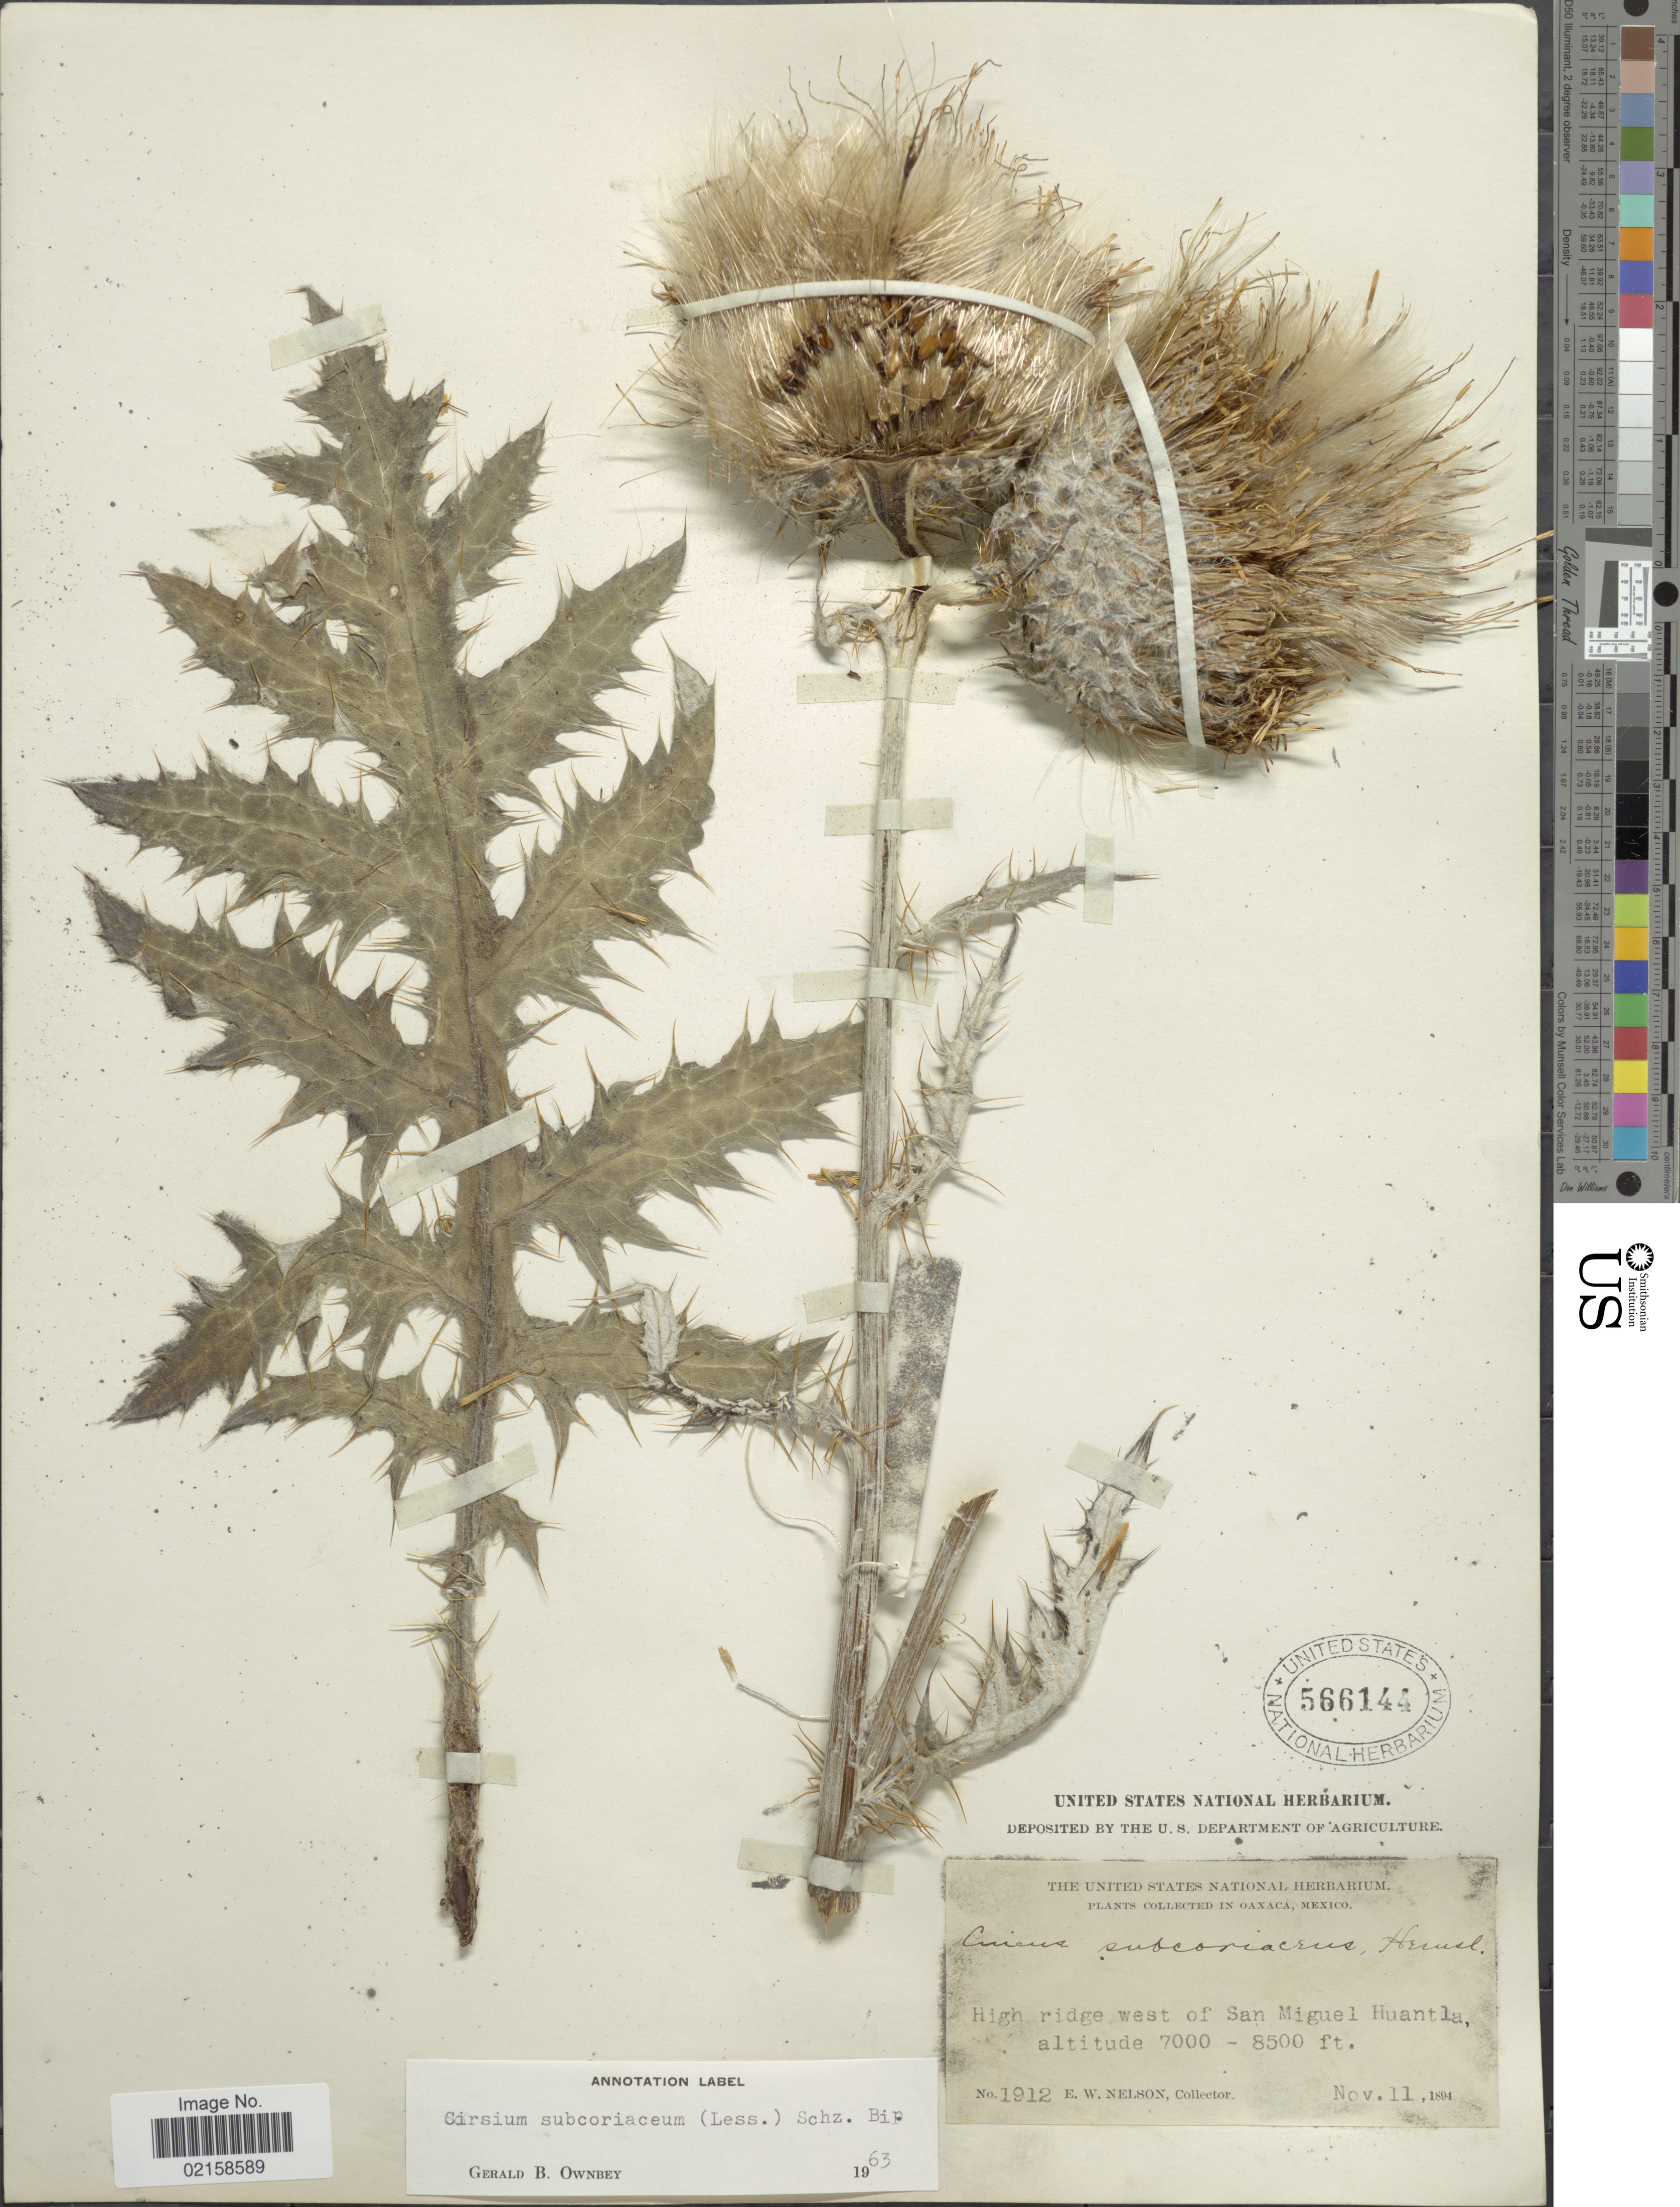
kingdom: Plantae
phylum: Tracheophyta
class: Magnoliopsida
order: Asterales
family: Asteraceae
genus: Cirsium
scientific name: Cirsium subcoriaceum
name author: (Less.) Sch. Bip.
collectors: E. W. Nelson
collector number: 1912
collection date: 1894-11-11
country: Mexico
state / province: Oaxaca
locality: High ridge west of San Miguel Huantla.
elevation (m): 2134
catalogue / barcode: US 566144